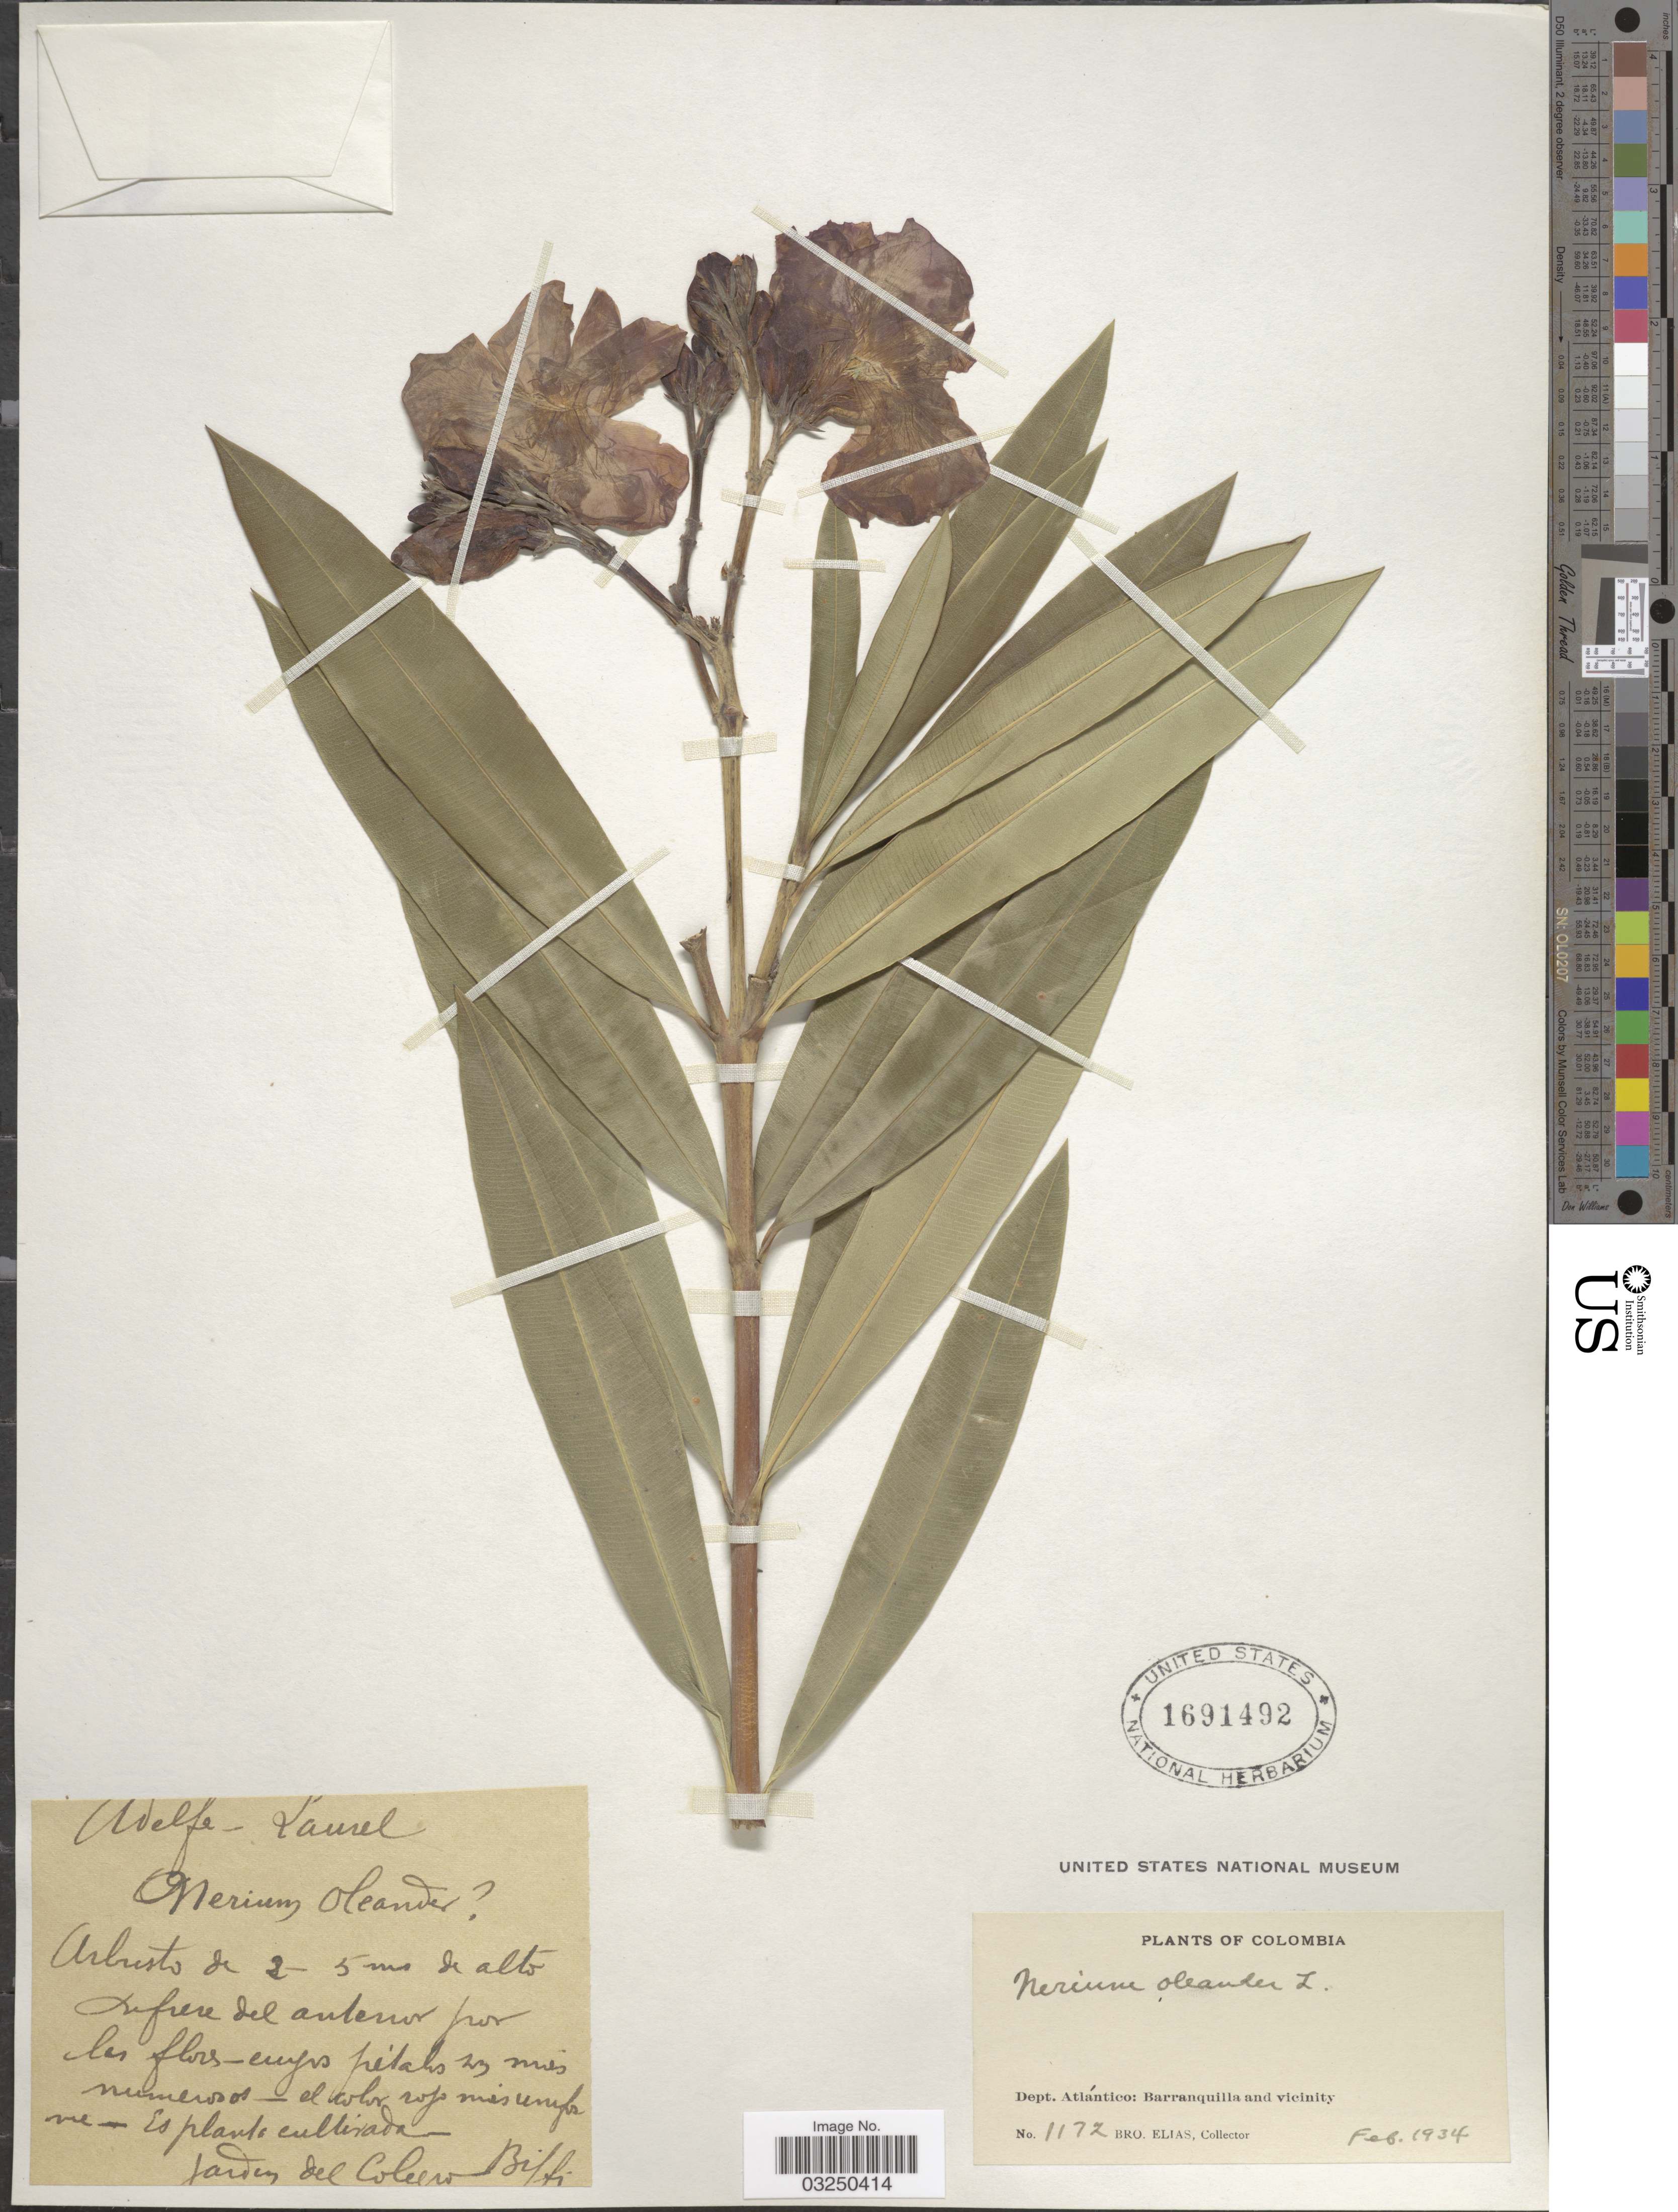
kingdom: Plantae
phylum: Tracheophyta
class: Magnoliopsida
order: Gentianales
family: Apocynaceae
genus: Nerium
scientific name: Nerium oleander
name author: L.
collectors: Bro. Elias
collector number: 1172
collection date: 1934-02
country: Colombia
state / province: Atlántico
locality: Dept. Atlántico: Barranquilla and vicinity.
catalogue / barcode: US 1691492